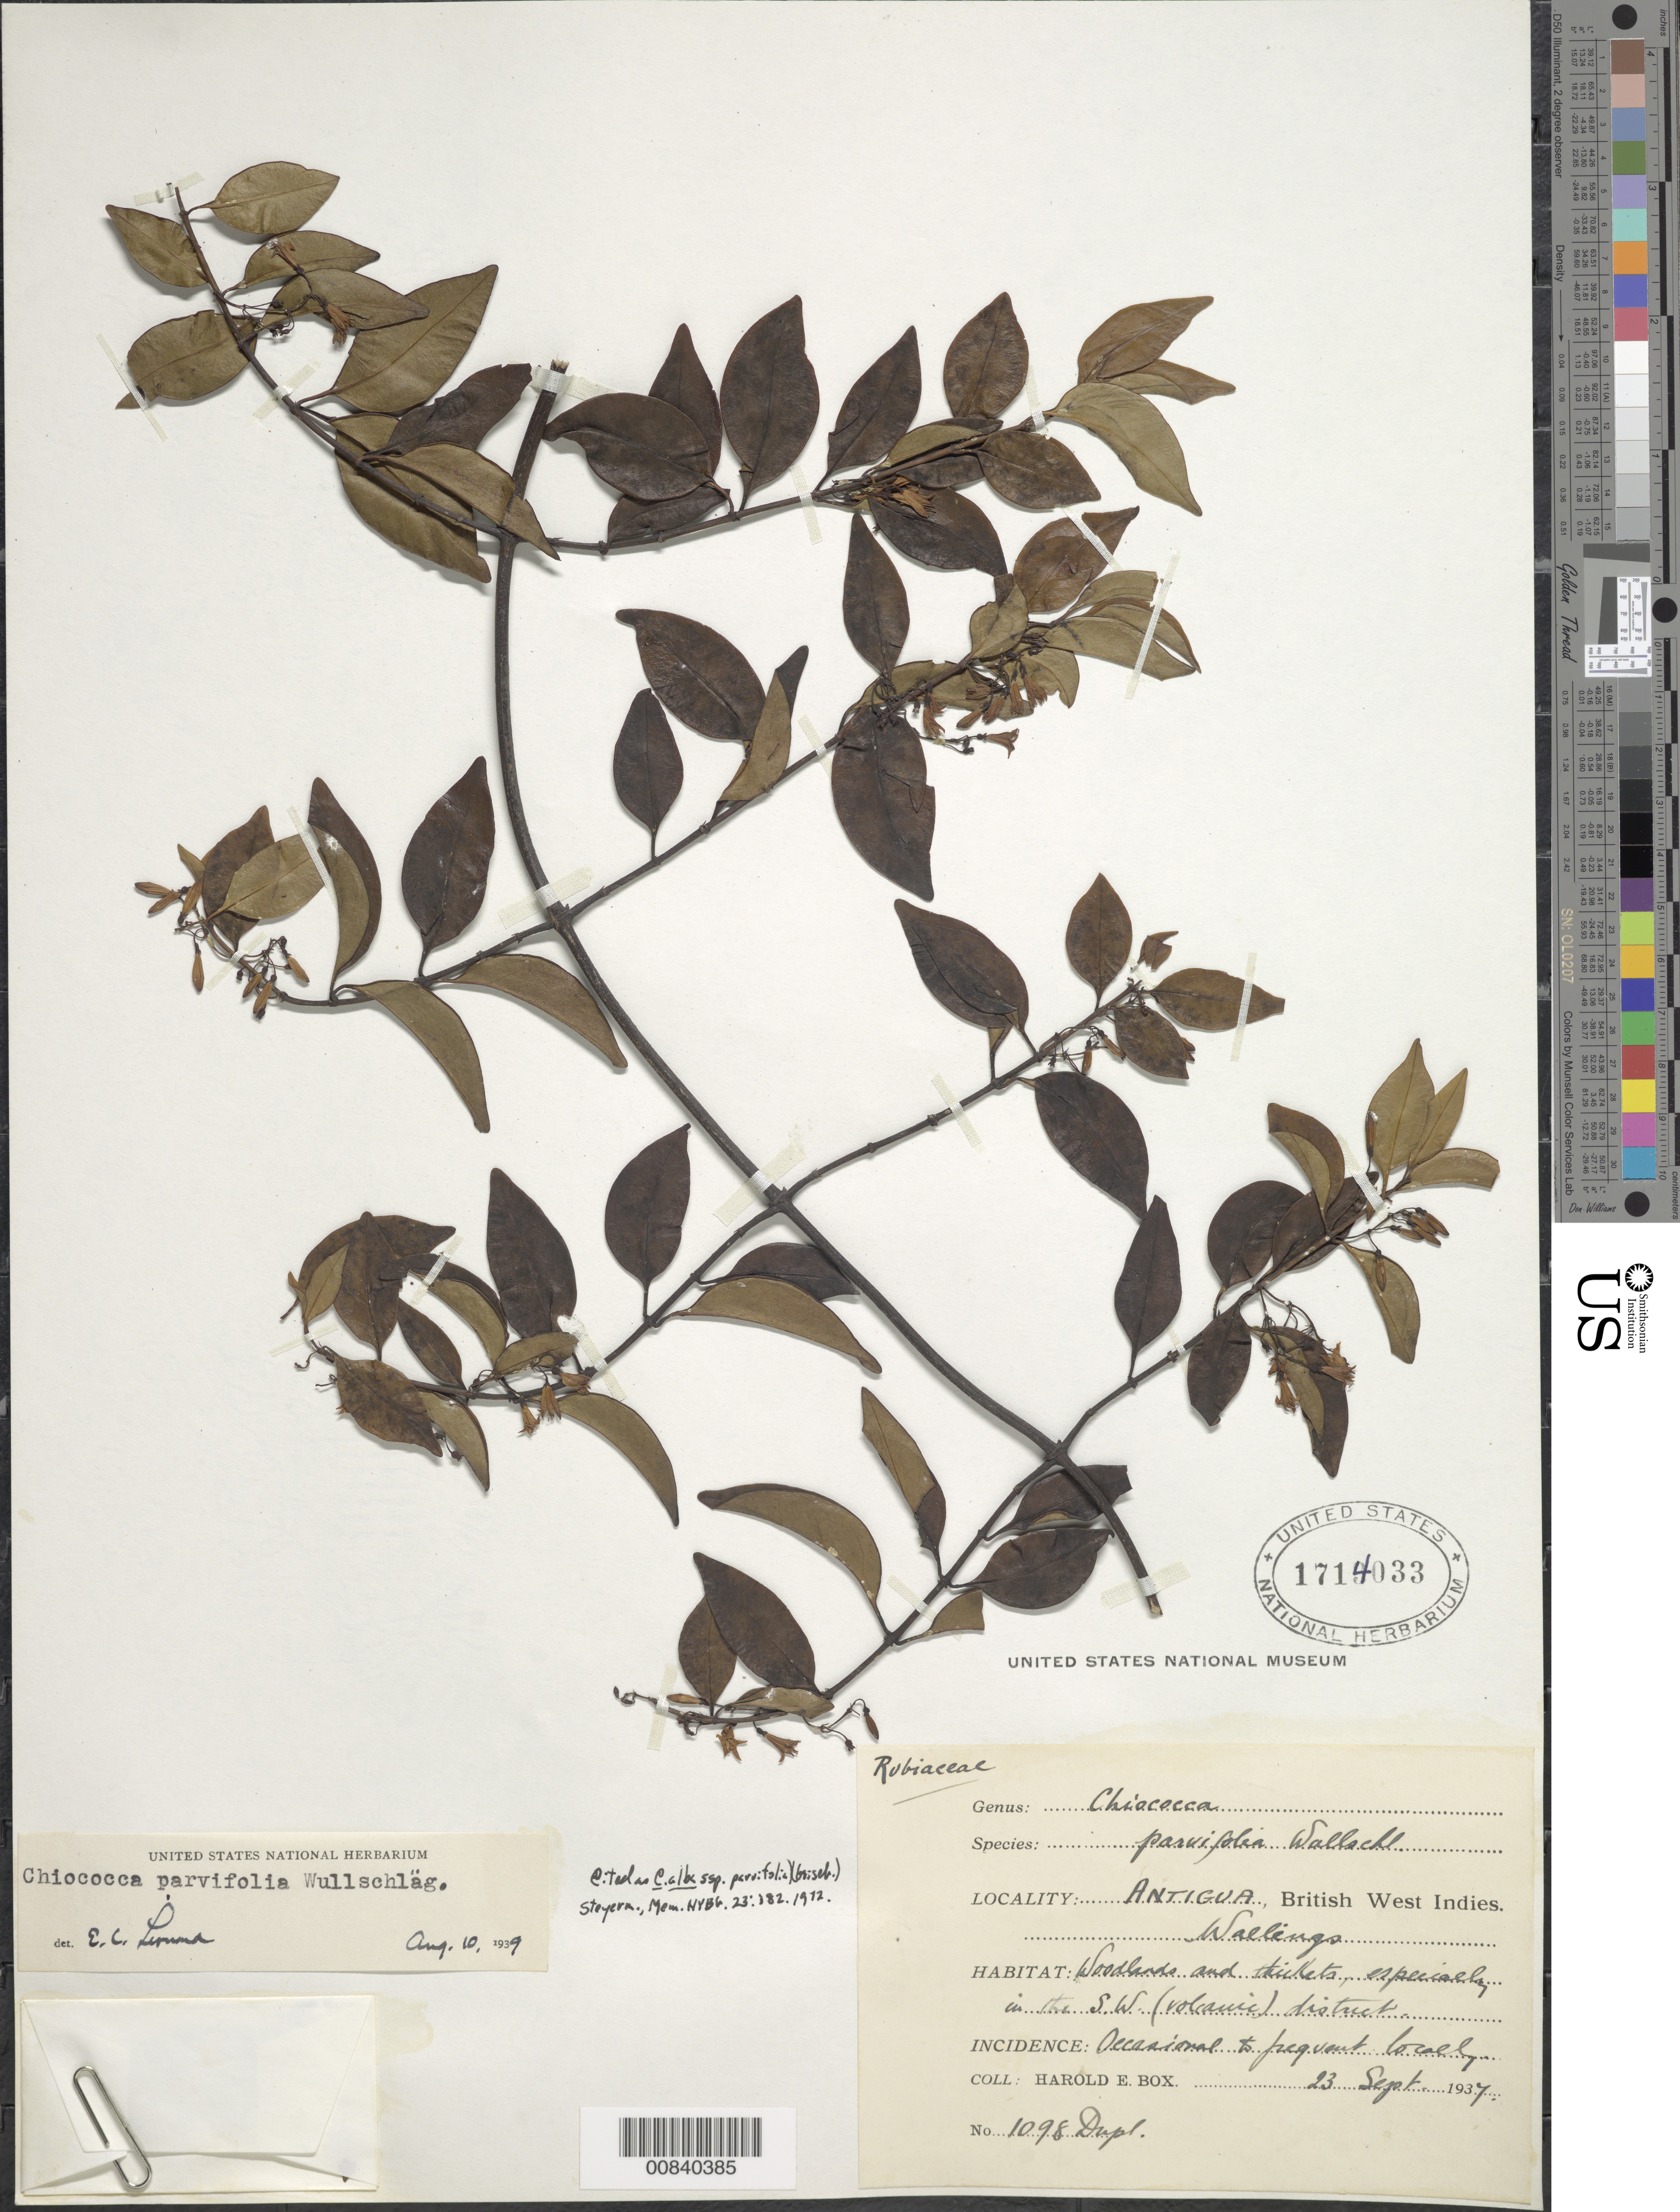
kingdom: Plantae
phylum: Tracheophyta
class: Magnoliopsida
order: Gentianales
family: Rubiaceae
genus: Chiococca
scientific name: Chiococca alba subsp. alba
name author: (L.) Hitchc.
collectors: H. E. Box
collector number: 1098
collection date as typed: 23 Sep 1934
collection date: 1934-09-23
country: Antigua and Barbuda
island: Leeward Is.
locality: Wallings. Esp. in SW (volc.) district.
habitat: Woodlands and thickets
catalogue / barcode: US 1714033